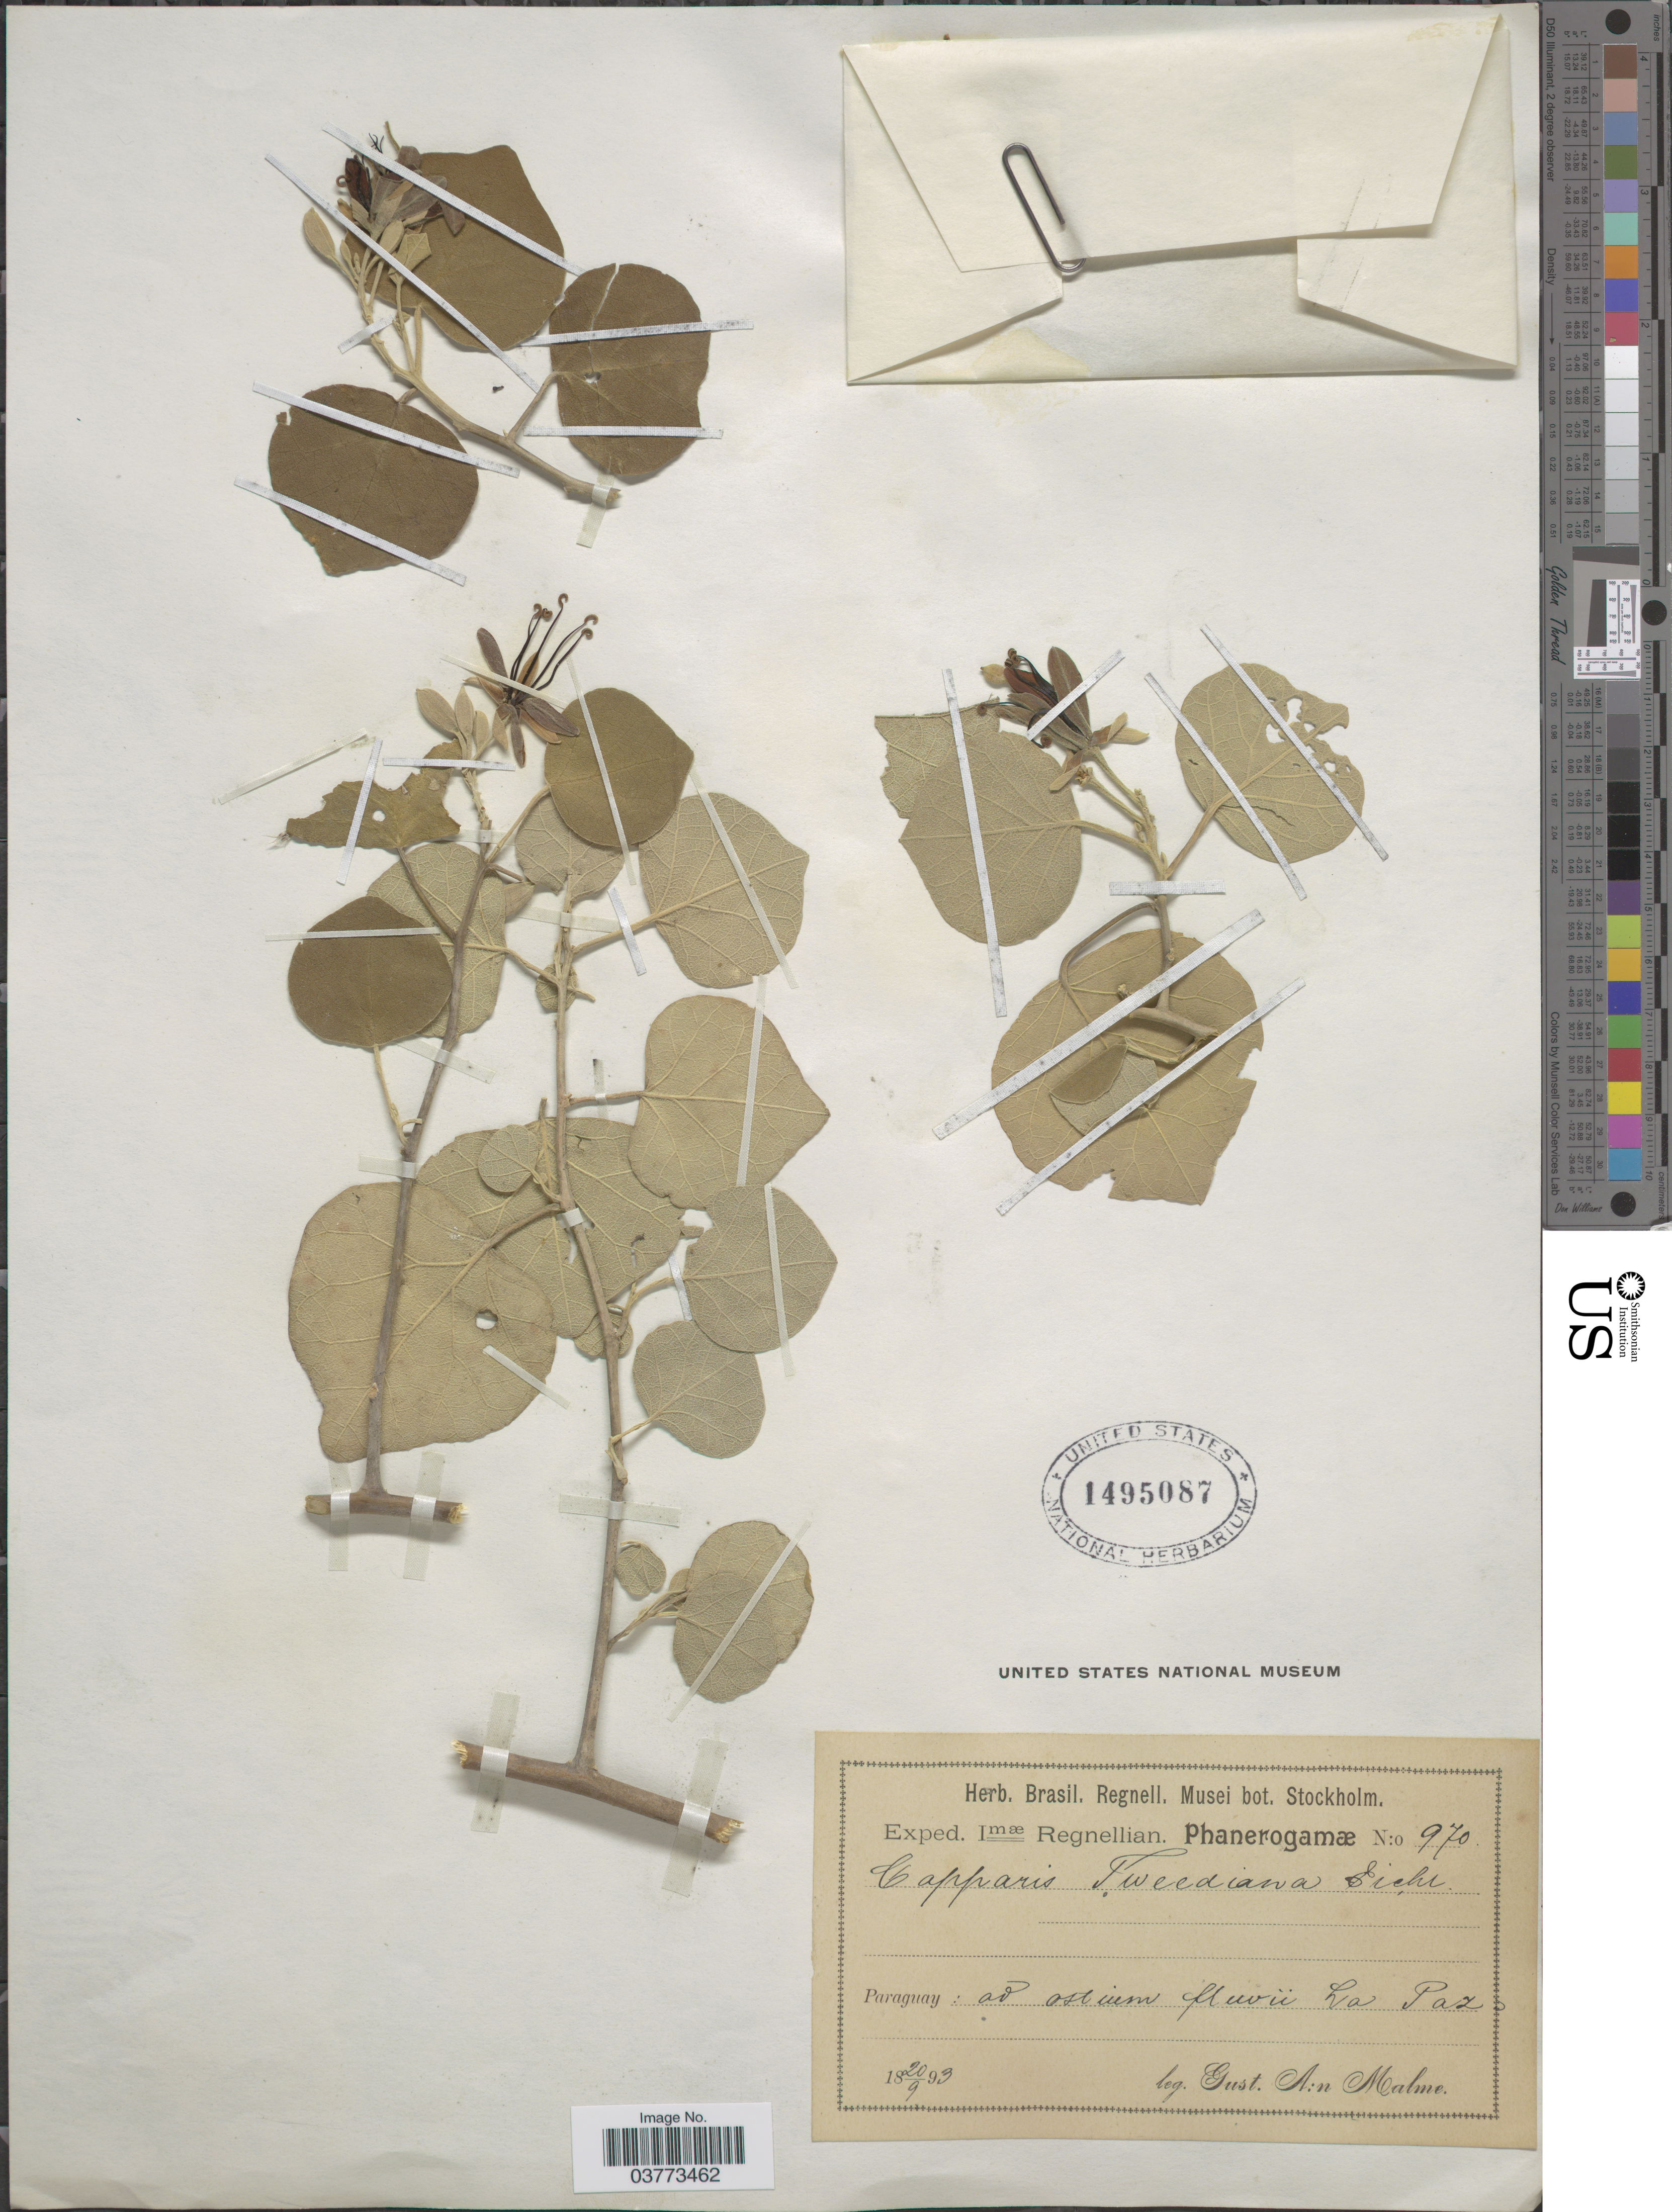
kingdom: Plantae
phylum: Tracheophyta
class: Magnoliopsida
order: Brassicales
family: Capparaceae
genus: Capparicordis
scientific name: Capparicordis tweediana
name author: (Eichler) Iltis & Cornejo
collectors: G. O. A. Malme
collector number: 970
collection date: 1893-09-20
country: Paraguay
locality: Ad ostium fluvii La Paz.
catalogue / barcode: US 1495087